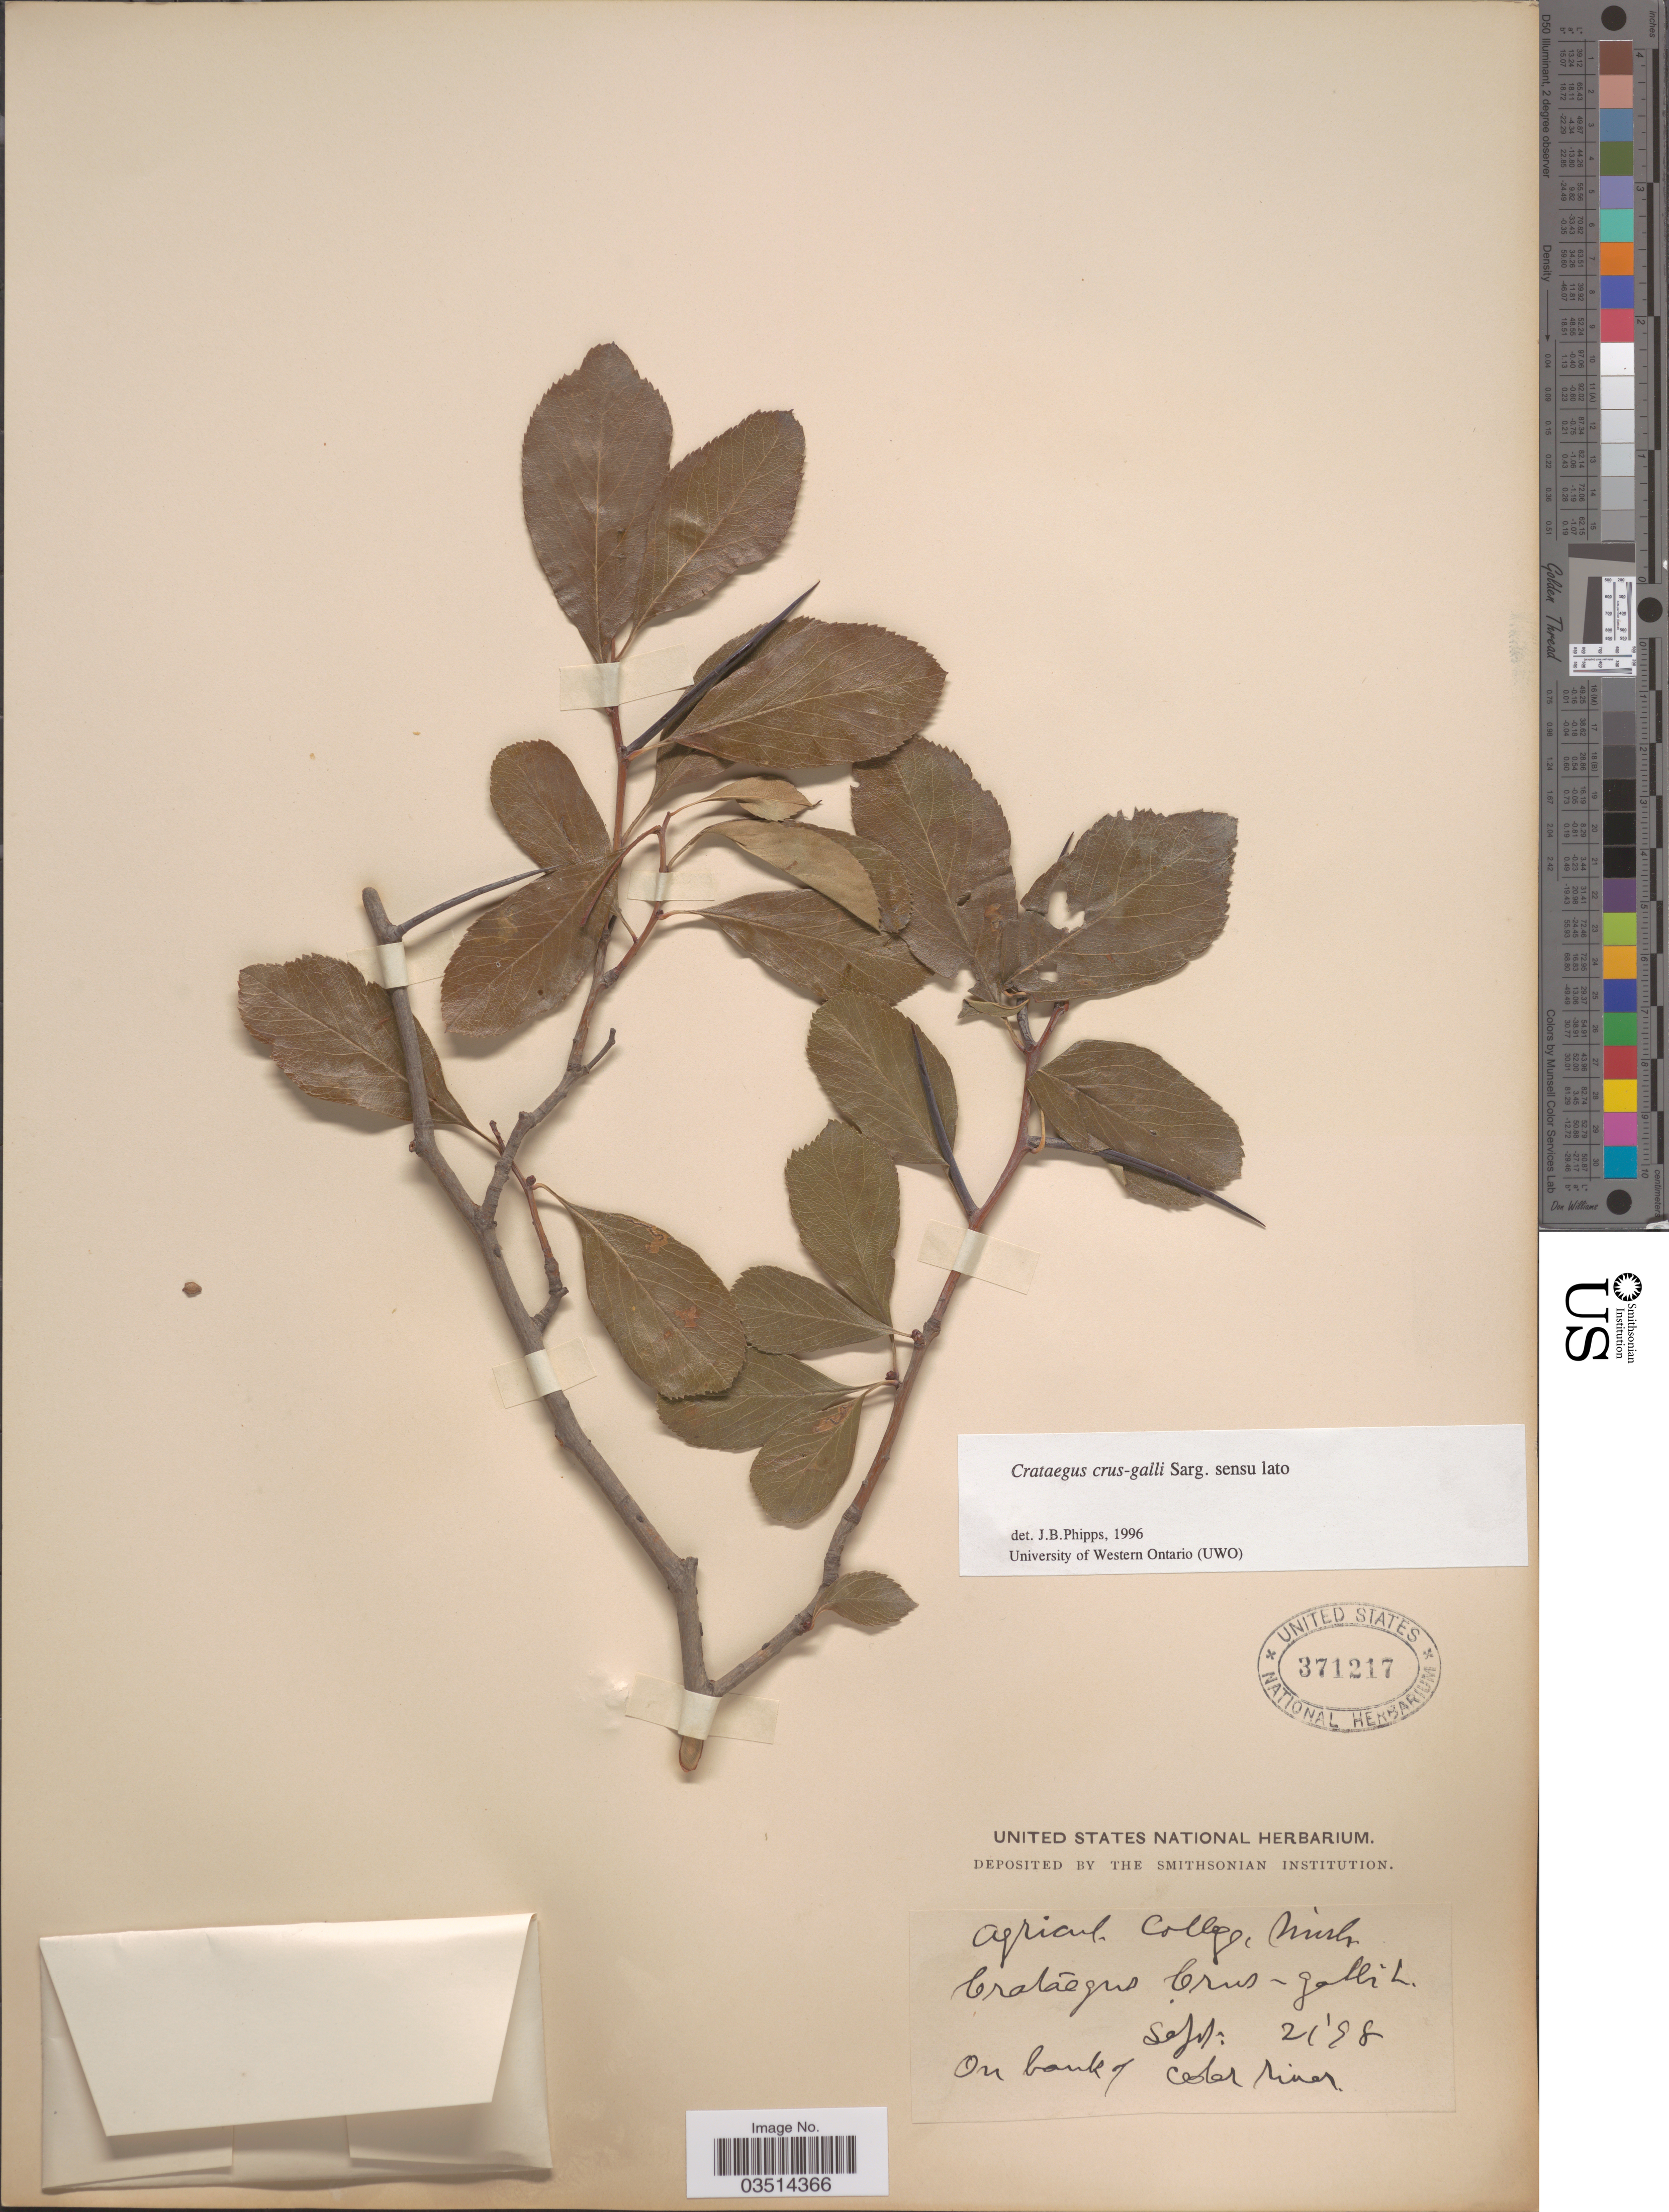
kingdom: Plantae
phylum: Tracheophyta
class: Magnoliopsida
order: Rosales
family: Rosaceae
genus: Crataegus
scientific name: Crataegus crus-galli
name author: L.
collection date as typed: Transcribed d/m/y: 21/9/98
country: United States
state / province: Michigan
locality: On bank of Cedar River.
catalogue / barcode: US 371217